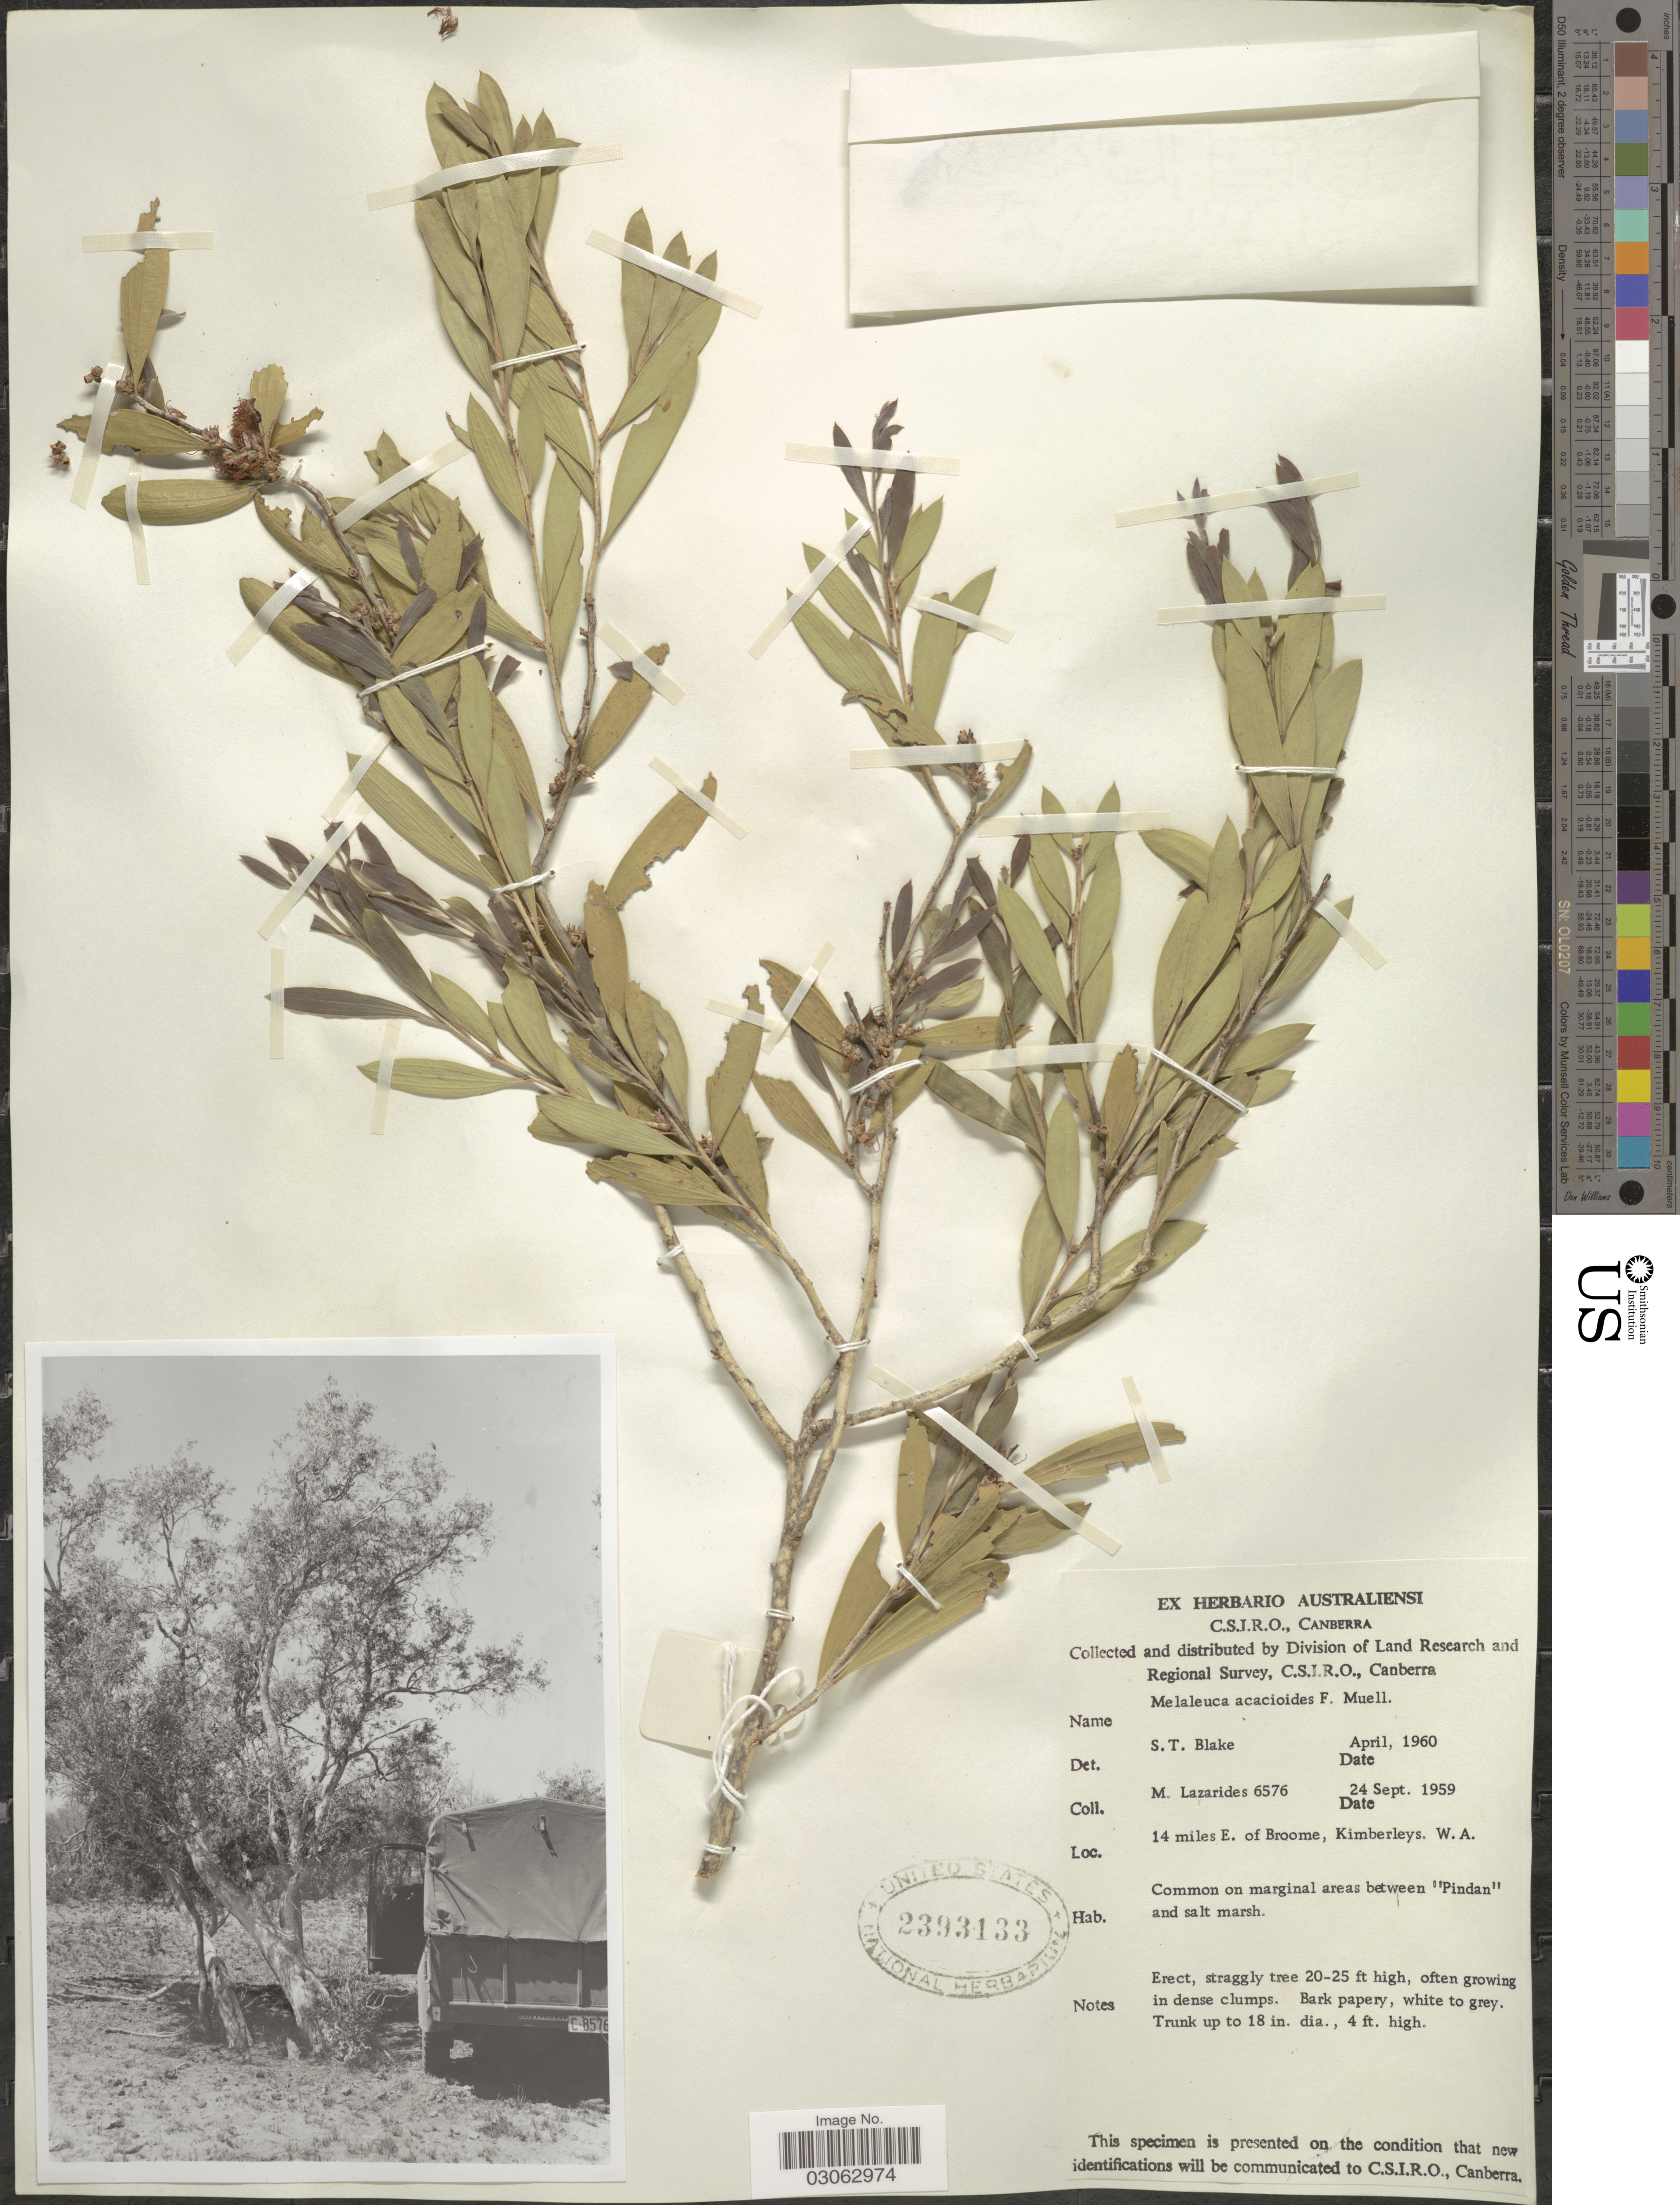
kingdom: Plantae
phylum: Tracheophyta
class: Magnoliopsida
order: Myrtales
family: Myrtaceae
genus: Melaleuca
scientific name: Melaleuca acacioides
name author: F. Muell.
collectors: M. Lazarides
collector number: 6576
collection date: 1959-09-24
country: Australia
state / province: Western Australia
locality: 14 miles E. Broome, Kimberleys. W.A.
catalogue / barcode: US 2393133